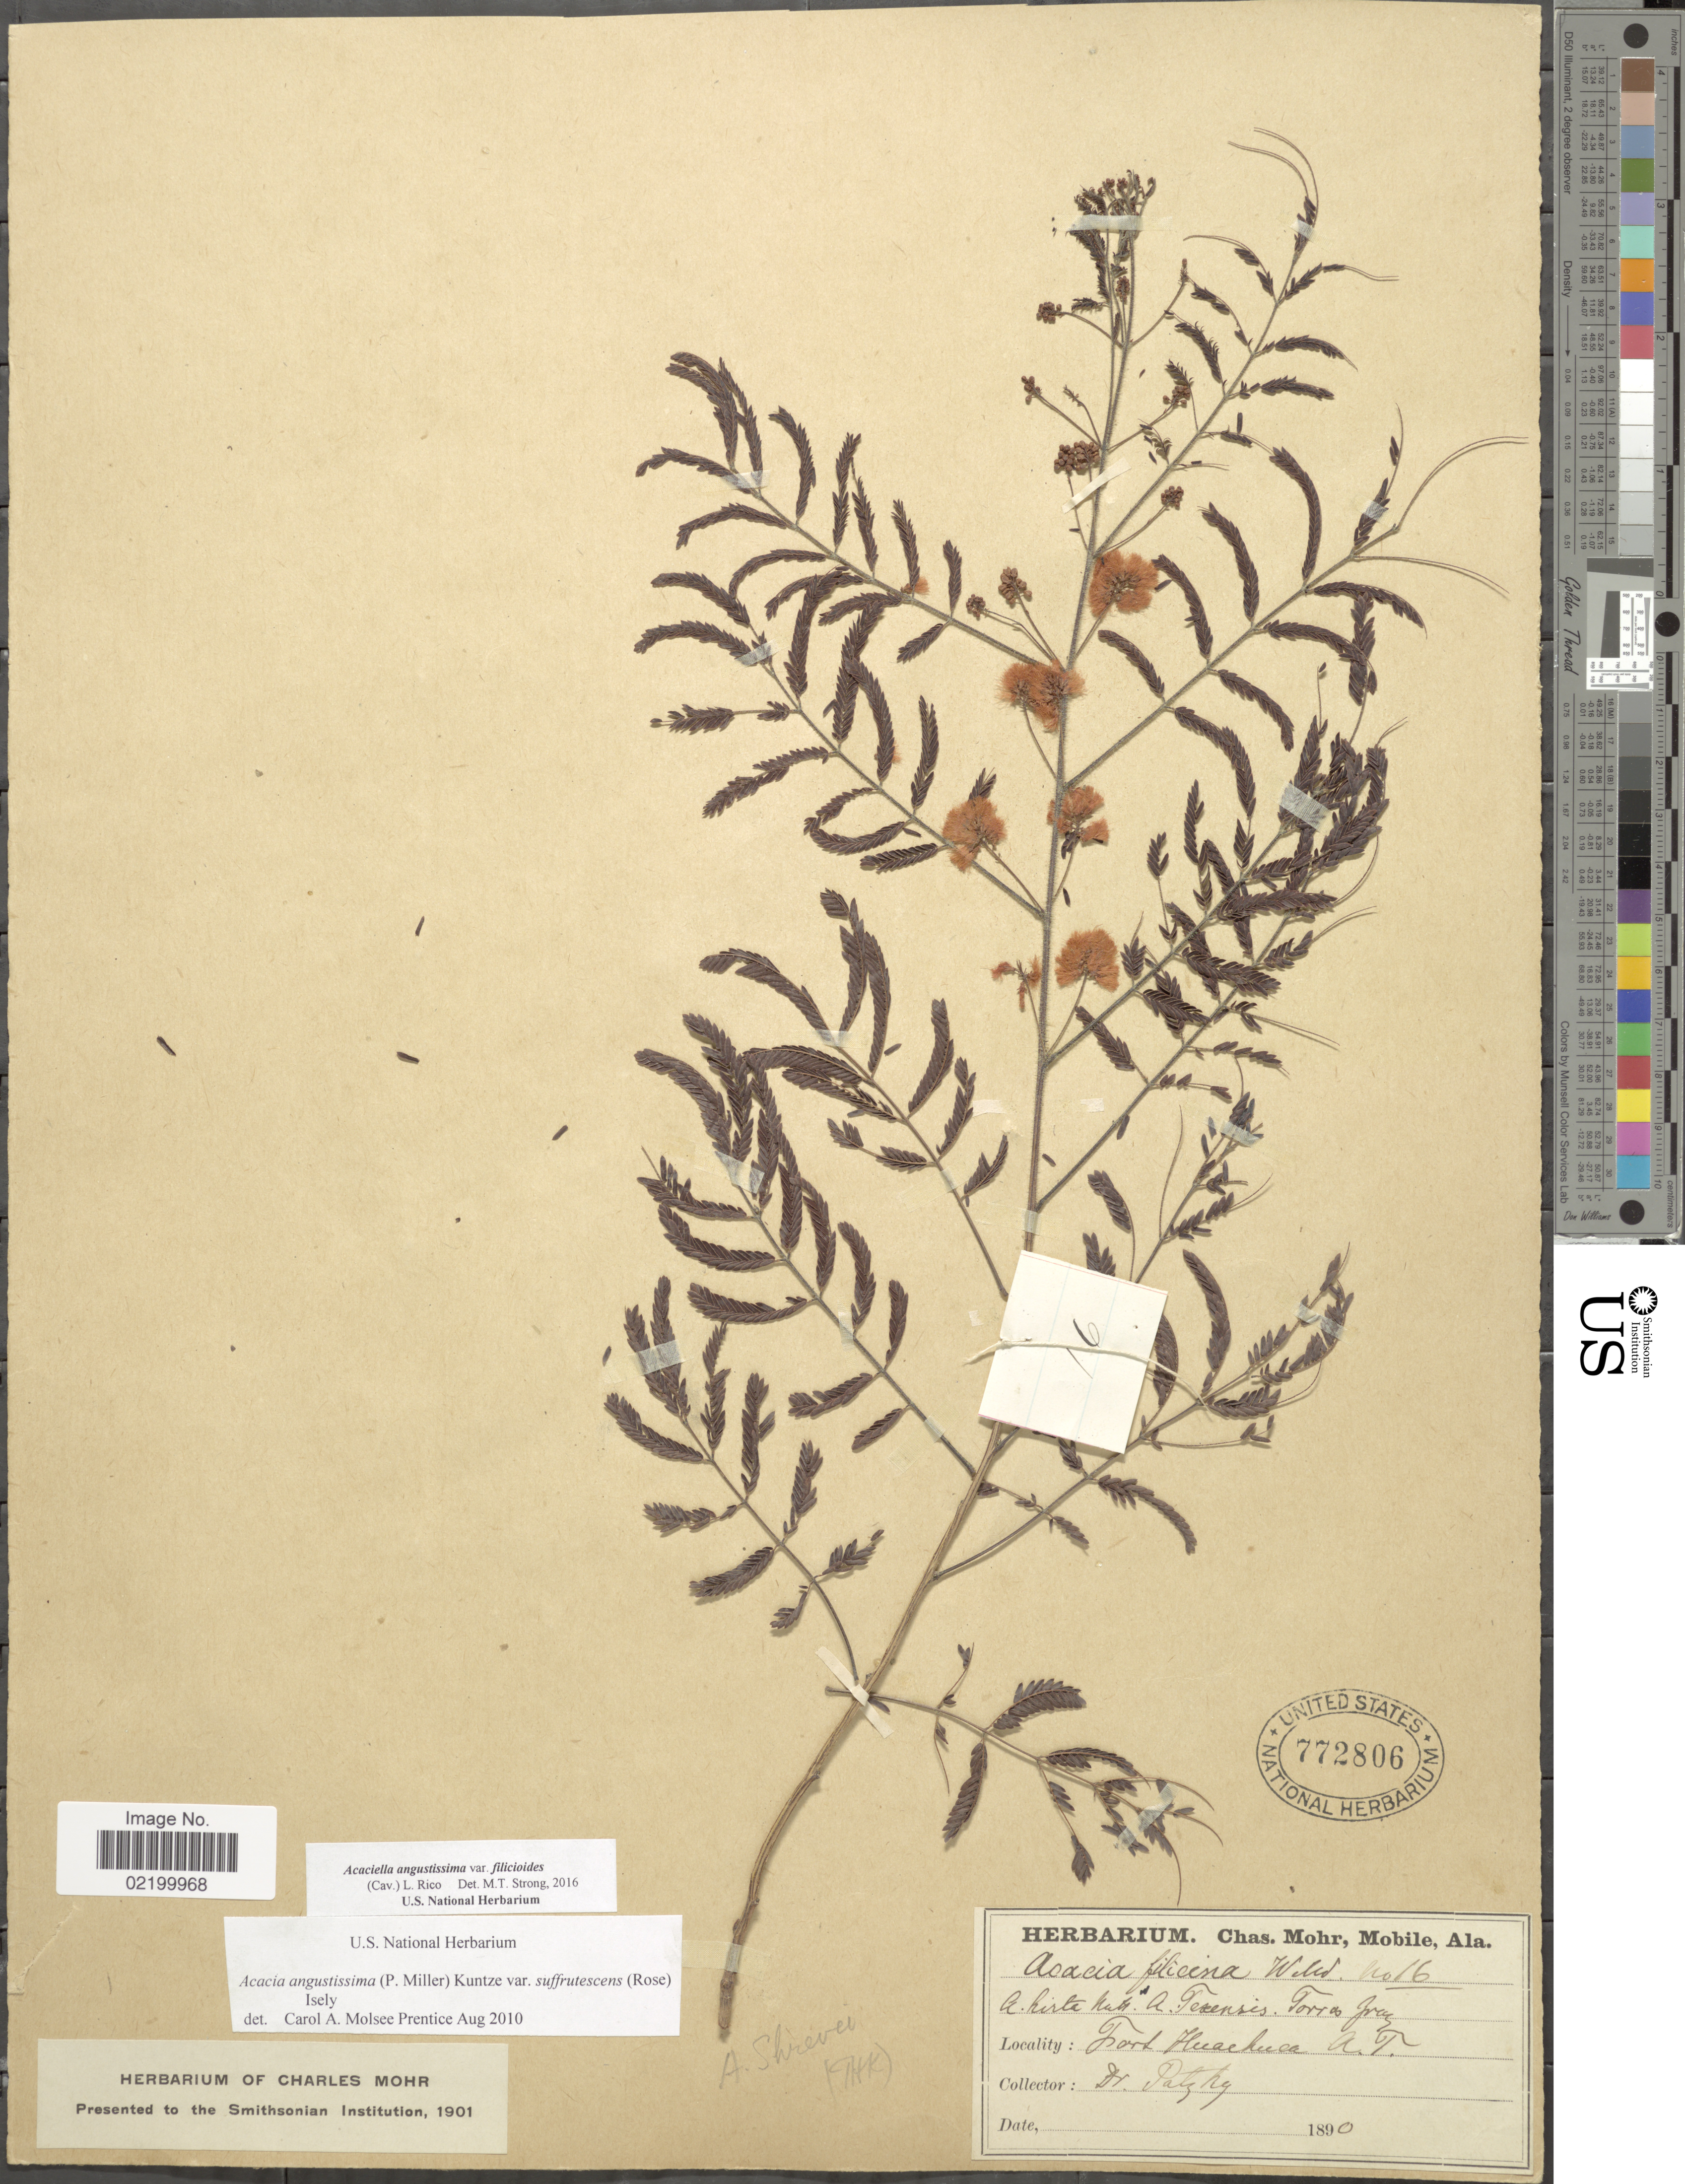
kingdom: Plantae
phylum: Tracheophyta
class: Magnoliopsida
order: Fabales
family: Fabaceae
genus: Acaciella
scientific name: Acaciella angustissima var. filicioides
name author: (Cav.) L. Rico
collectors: -. Patzky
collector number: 16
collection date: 1890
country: United States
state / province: Arizona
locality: Fort Huachuca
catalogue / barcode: US 772806